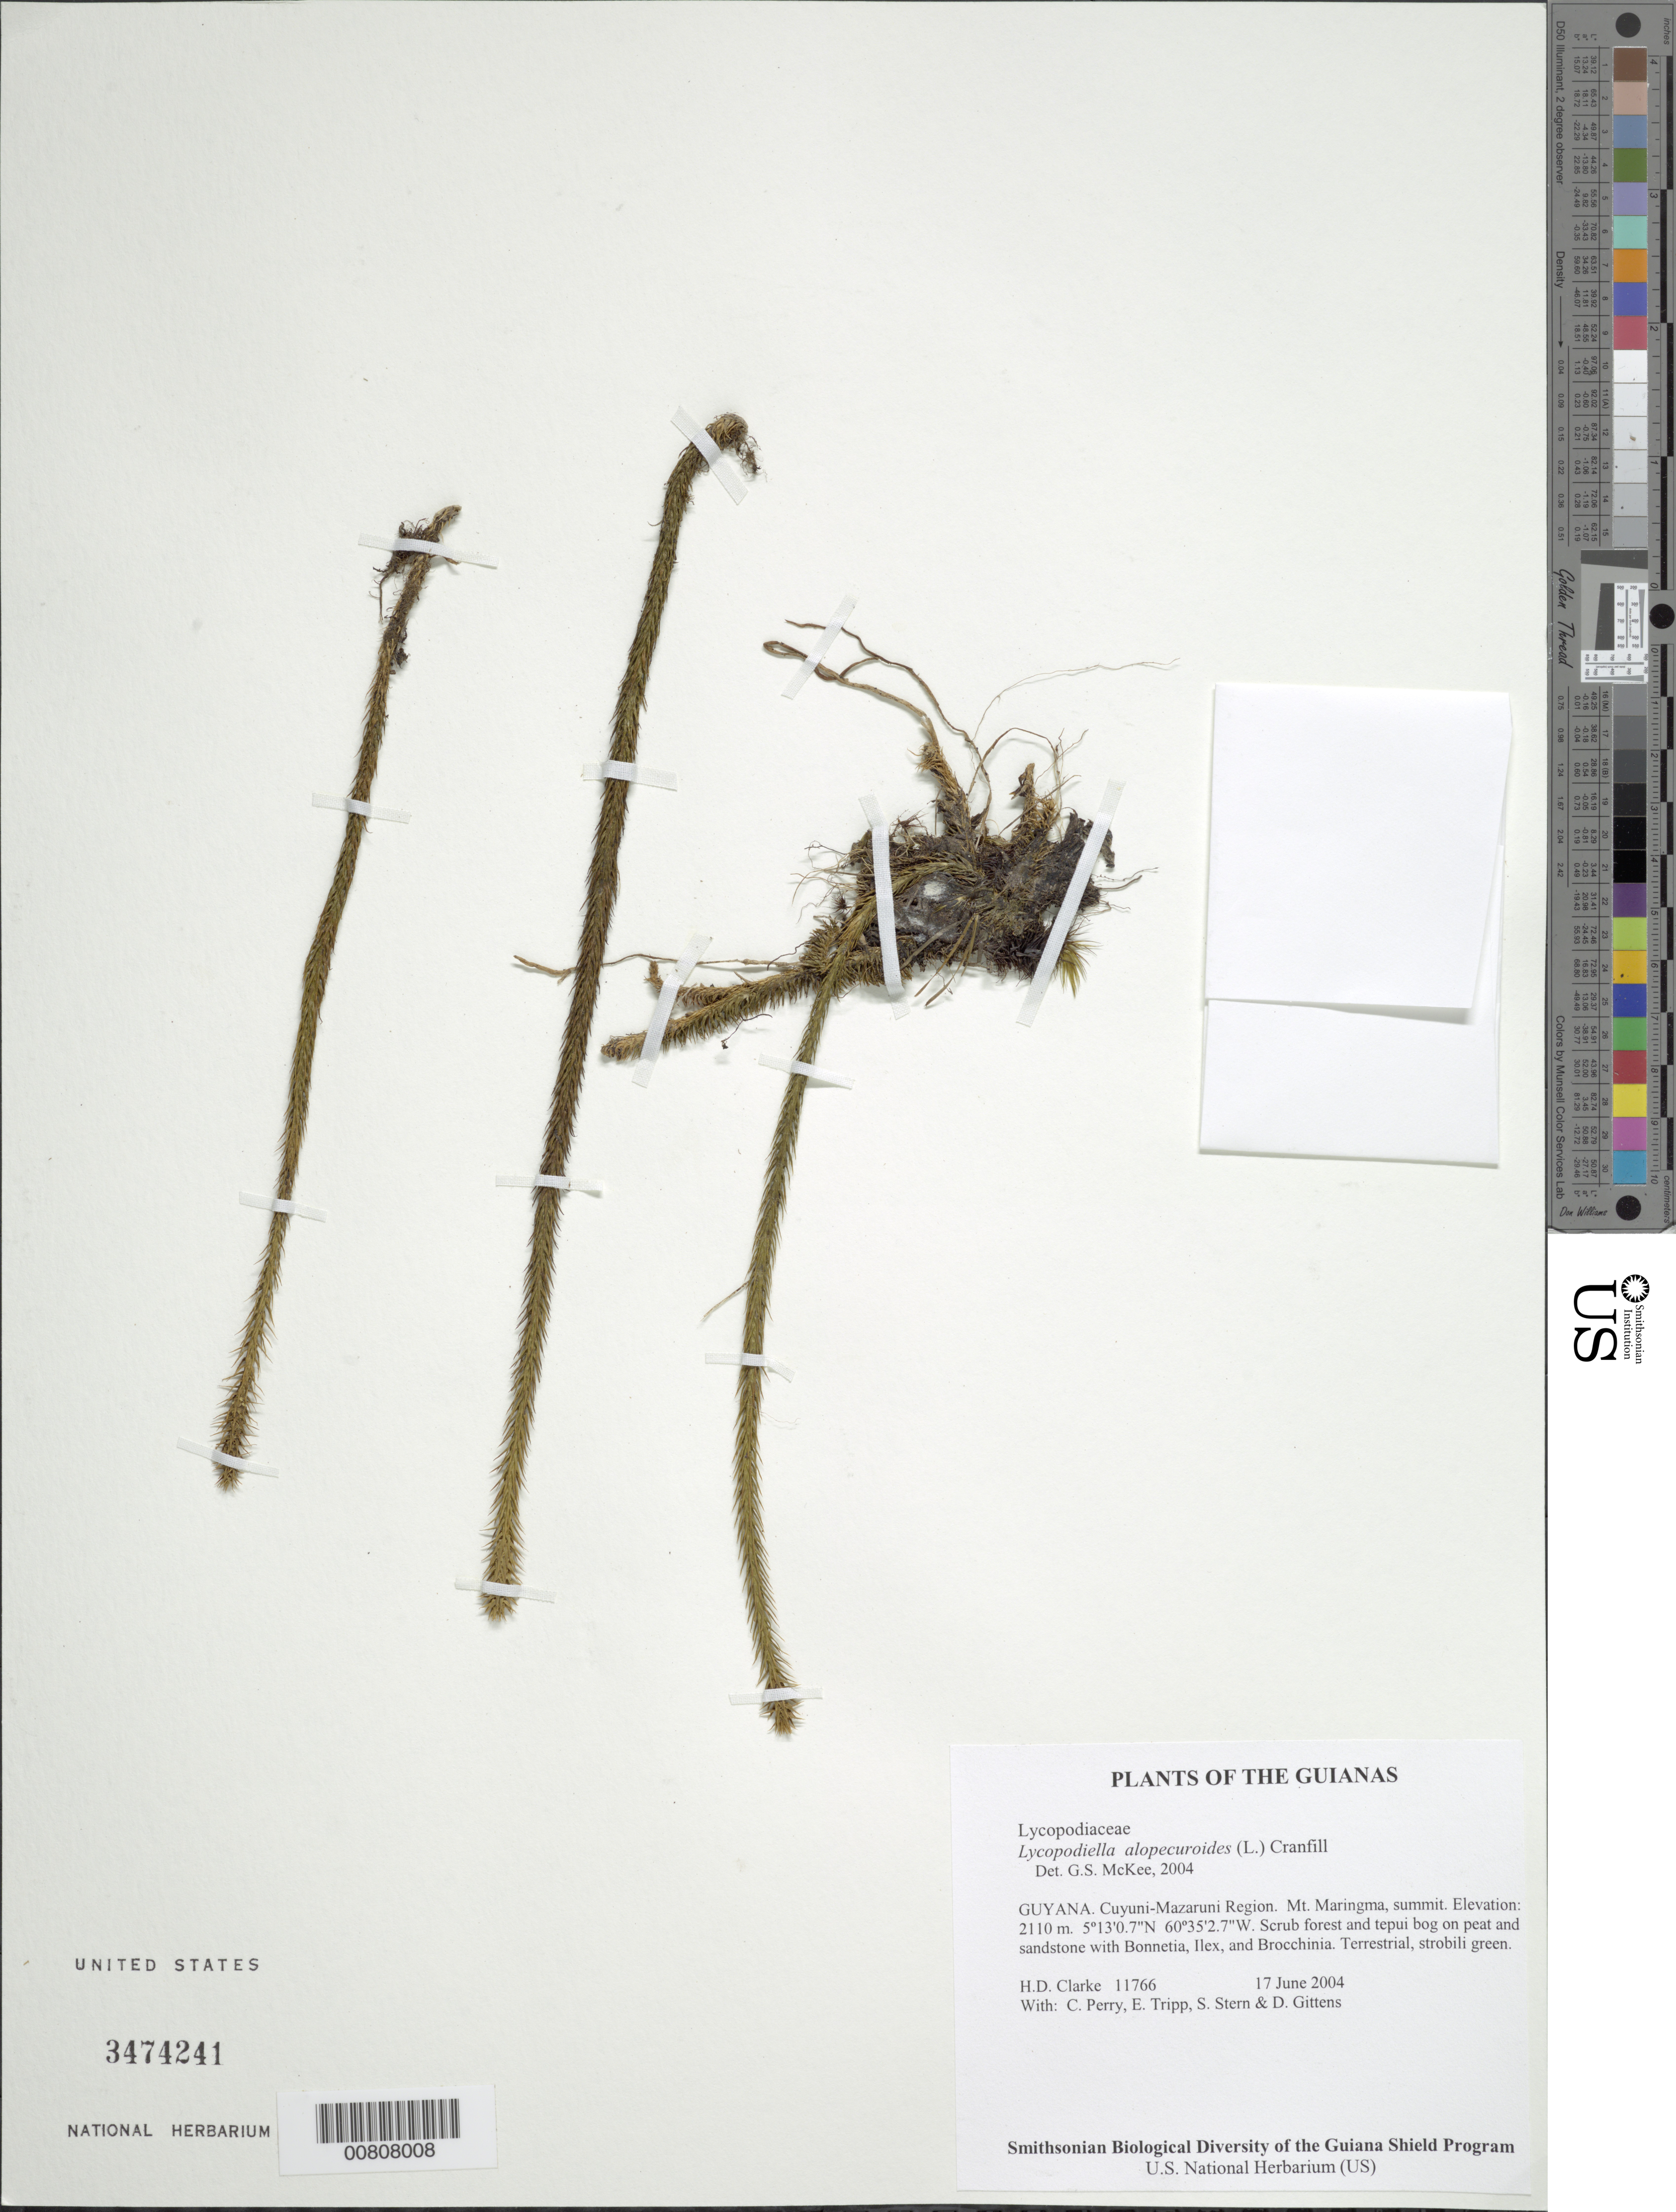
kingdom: Plantae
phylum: Tracheophyta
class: Lycopodiopsida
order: Lycopodiales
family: Lycopodiaceae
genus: Lycopodiella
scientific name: Lycopodiella alopecuroides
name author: (L.) Cranfill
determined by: McKee, G. S., (US), NMNH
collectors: H. D. Clarke, C. Perry, E. Tripp, S. R. Stern & D. Gittens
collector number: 11766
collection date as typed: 17 June 2004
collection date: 2004-06-17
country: Guyana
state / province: Cuyuni-Mazaruni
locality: Mt. Maringma, summit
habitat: Scrub forest and tepui bog on peat and sandstone with Bonnetia, Ilex, and Brocchinia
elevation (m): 2110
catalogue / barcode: US 3474241